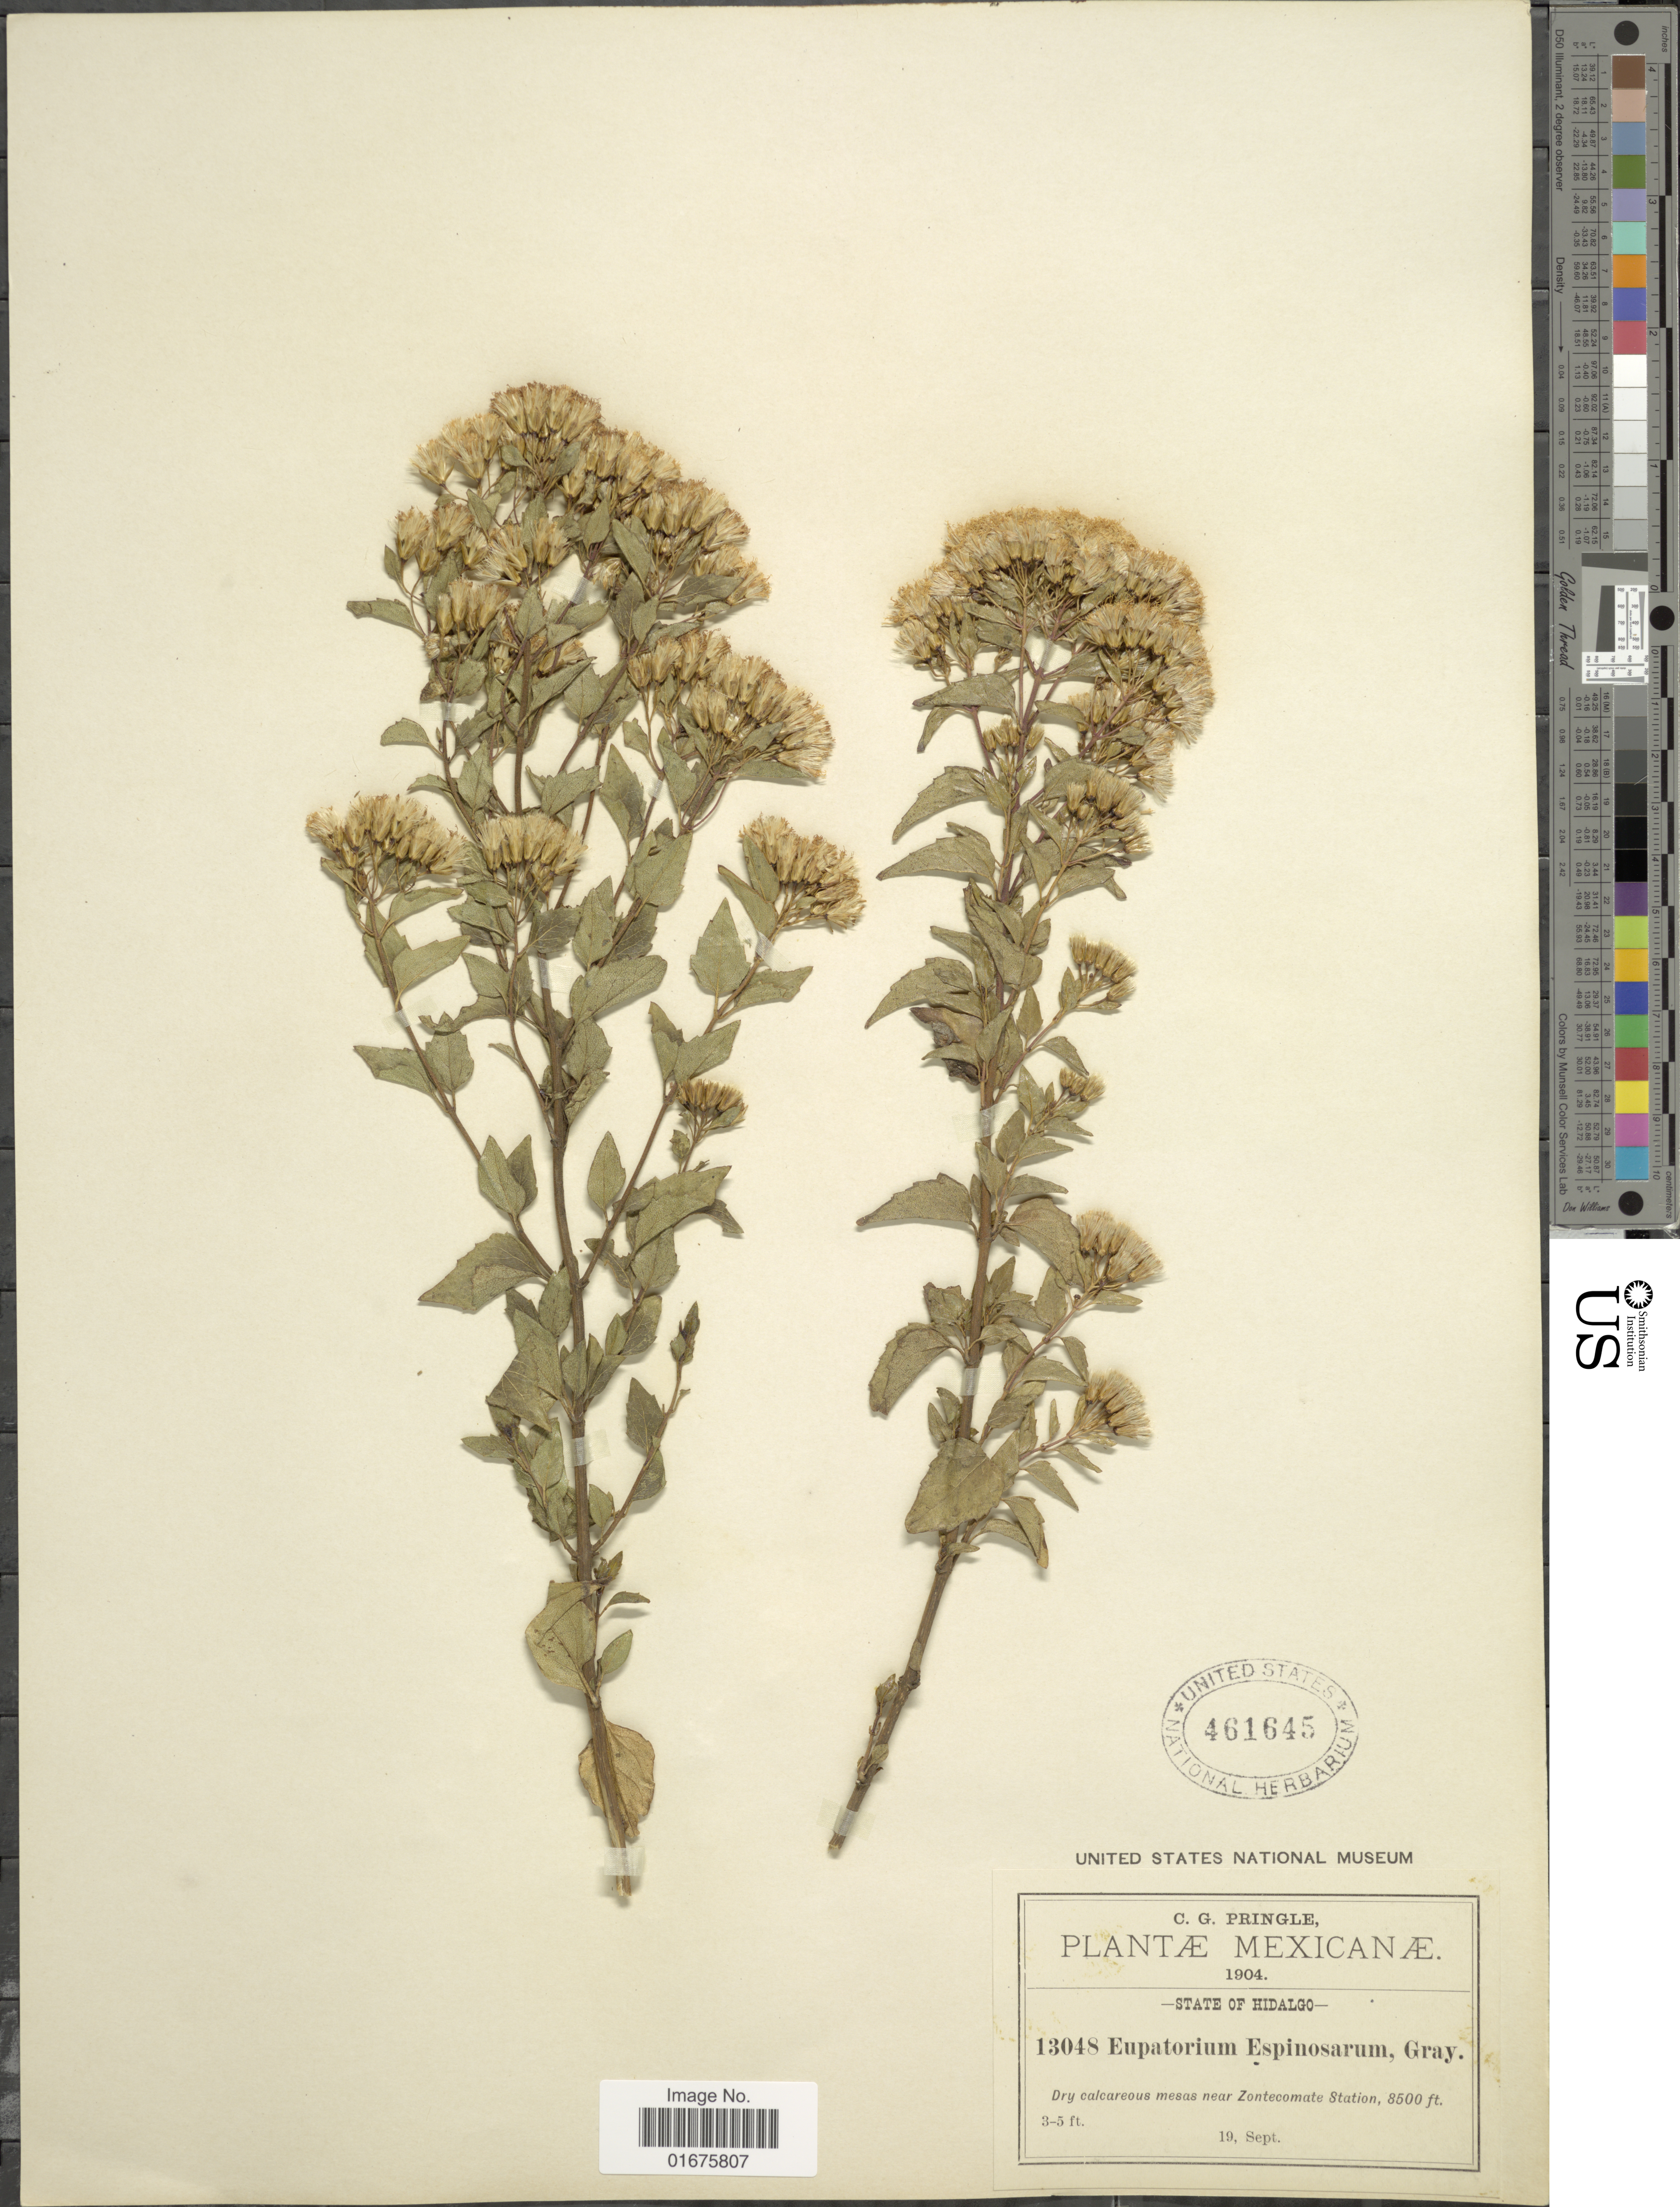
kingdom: Plantae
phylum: Tracheophyta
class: Magnoliopsida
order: Asterales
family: Asteraceae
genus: Ageratina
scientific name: Ageratina espinosarum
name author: (A. Gray) R.M. King & H. Rob.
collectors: C. G. Pringle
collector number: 13048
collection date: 1904-09-19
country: Mexico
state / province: Hidalgo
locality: Dry calcareous mesas near Zontecomare Station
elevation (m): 2591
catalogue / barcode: US 461645